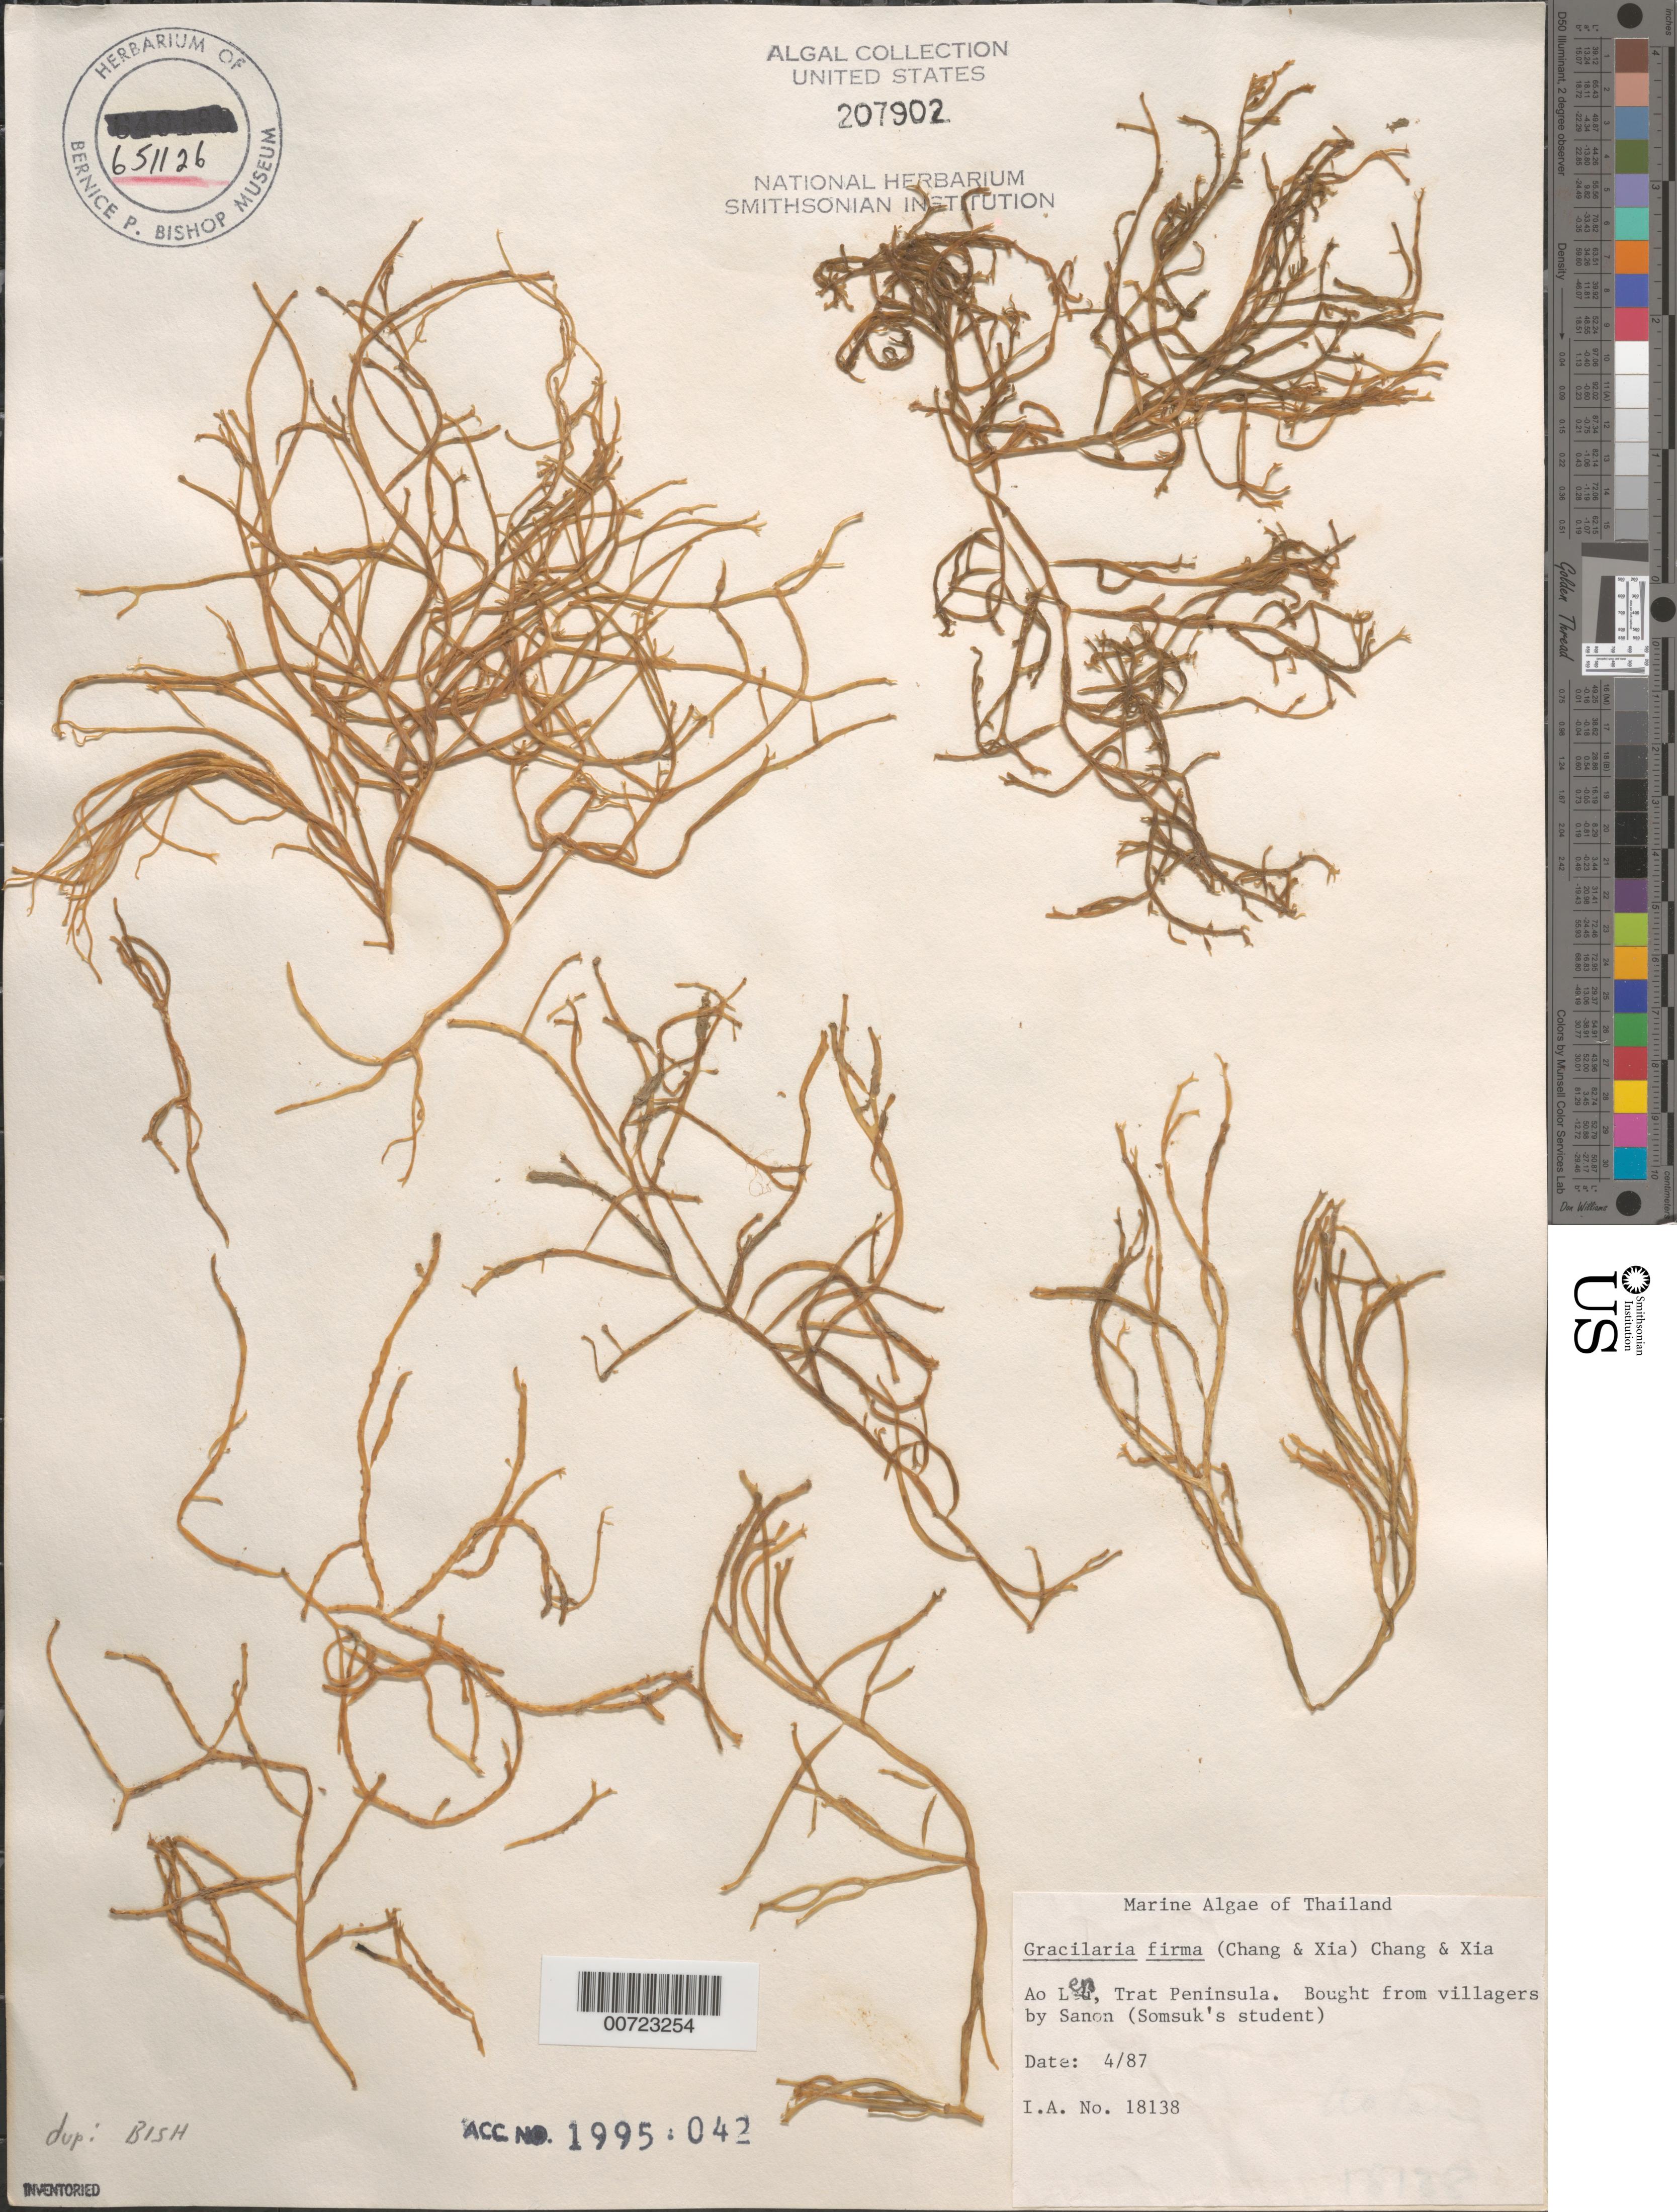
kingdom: Plantae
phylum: Rhodophyta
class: Florideophyceae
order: Gracilariales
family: Gracilariaceae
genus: Gracilaria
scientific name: Gracilaria firma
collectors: -. Sanon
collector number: IAA 18138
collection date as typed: Apr 1987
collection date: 1987-04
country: Thailand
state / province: Trat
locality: Ao Len, Trat Peninsula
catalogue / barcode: US 207902